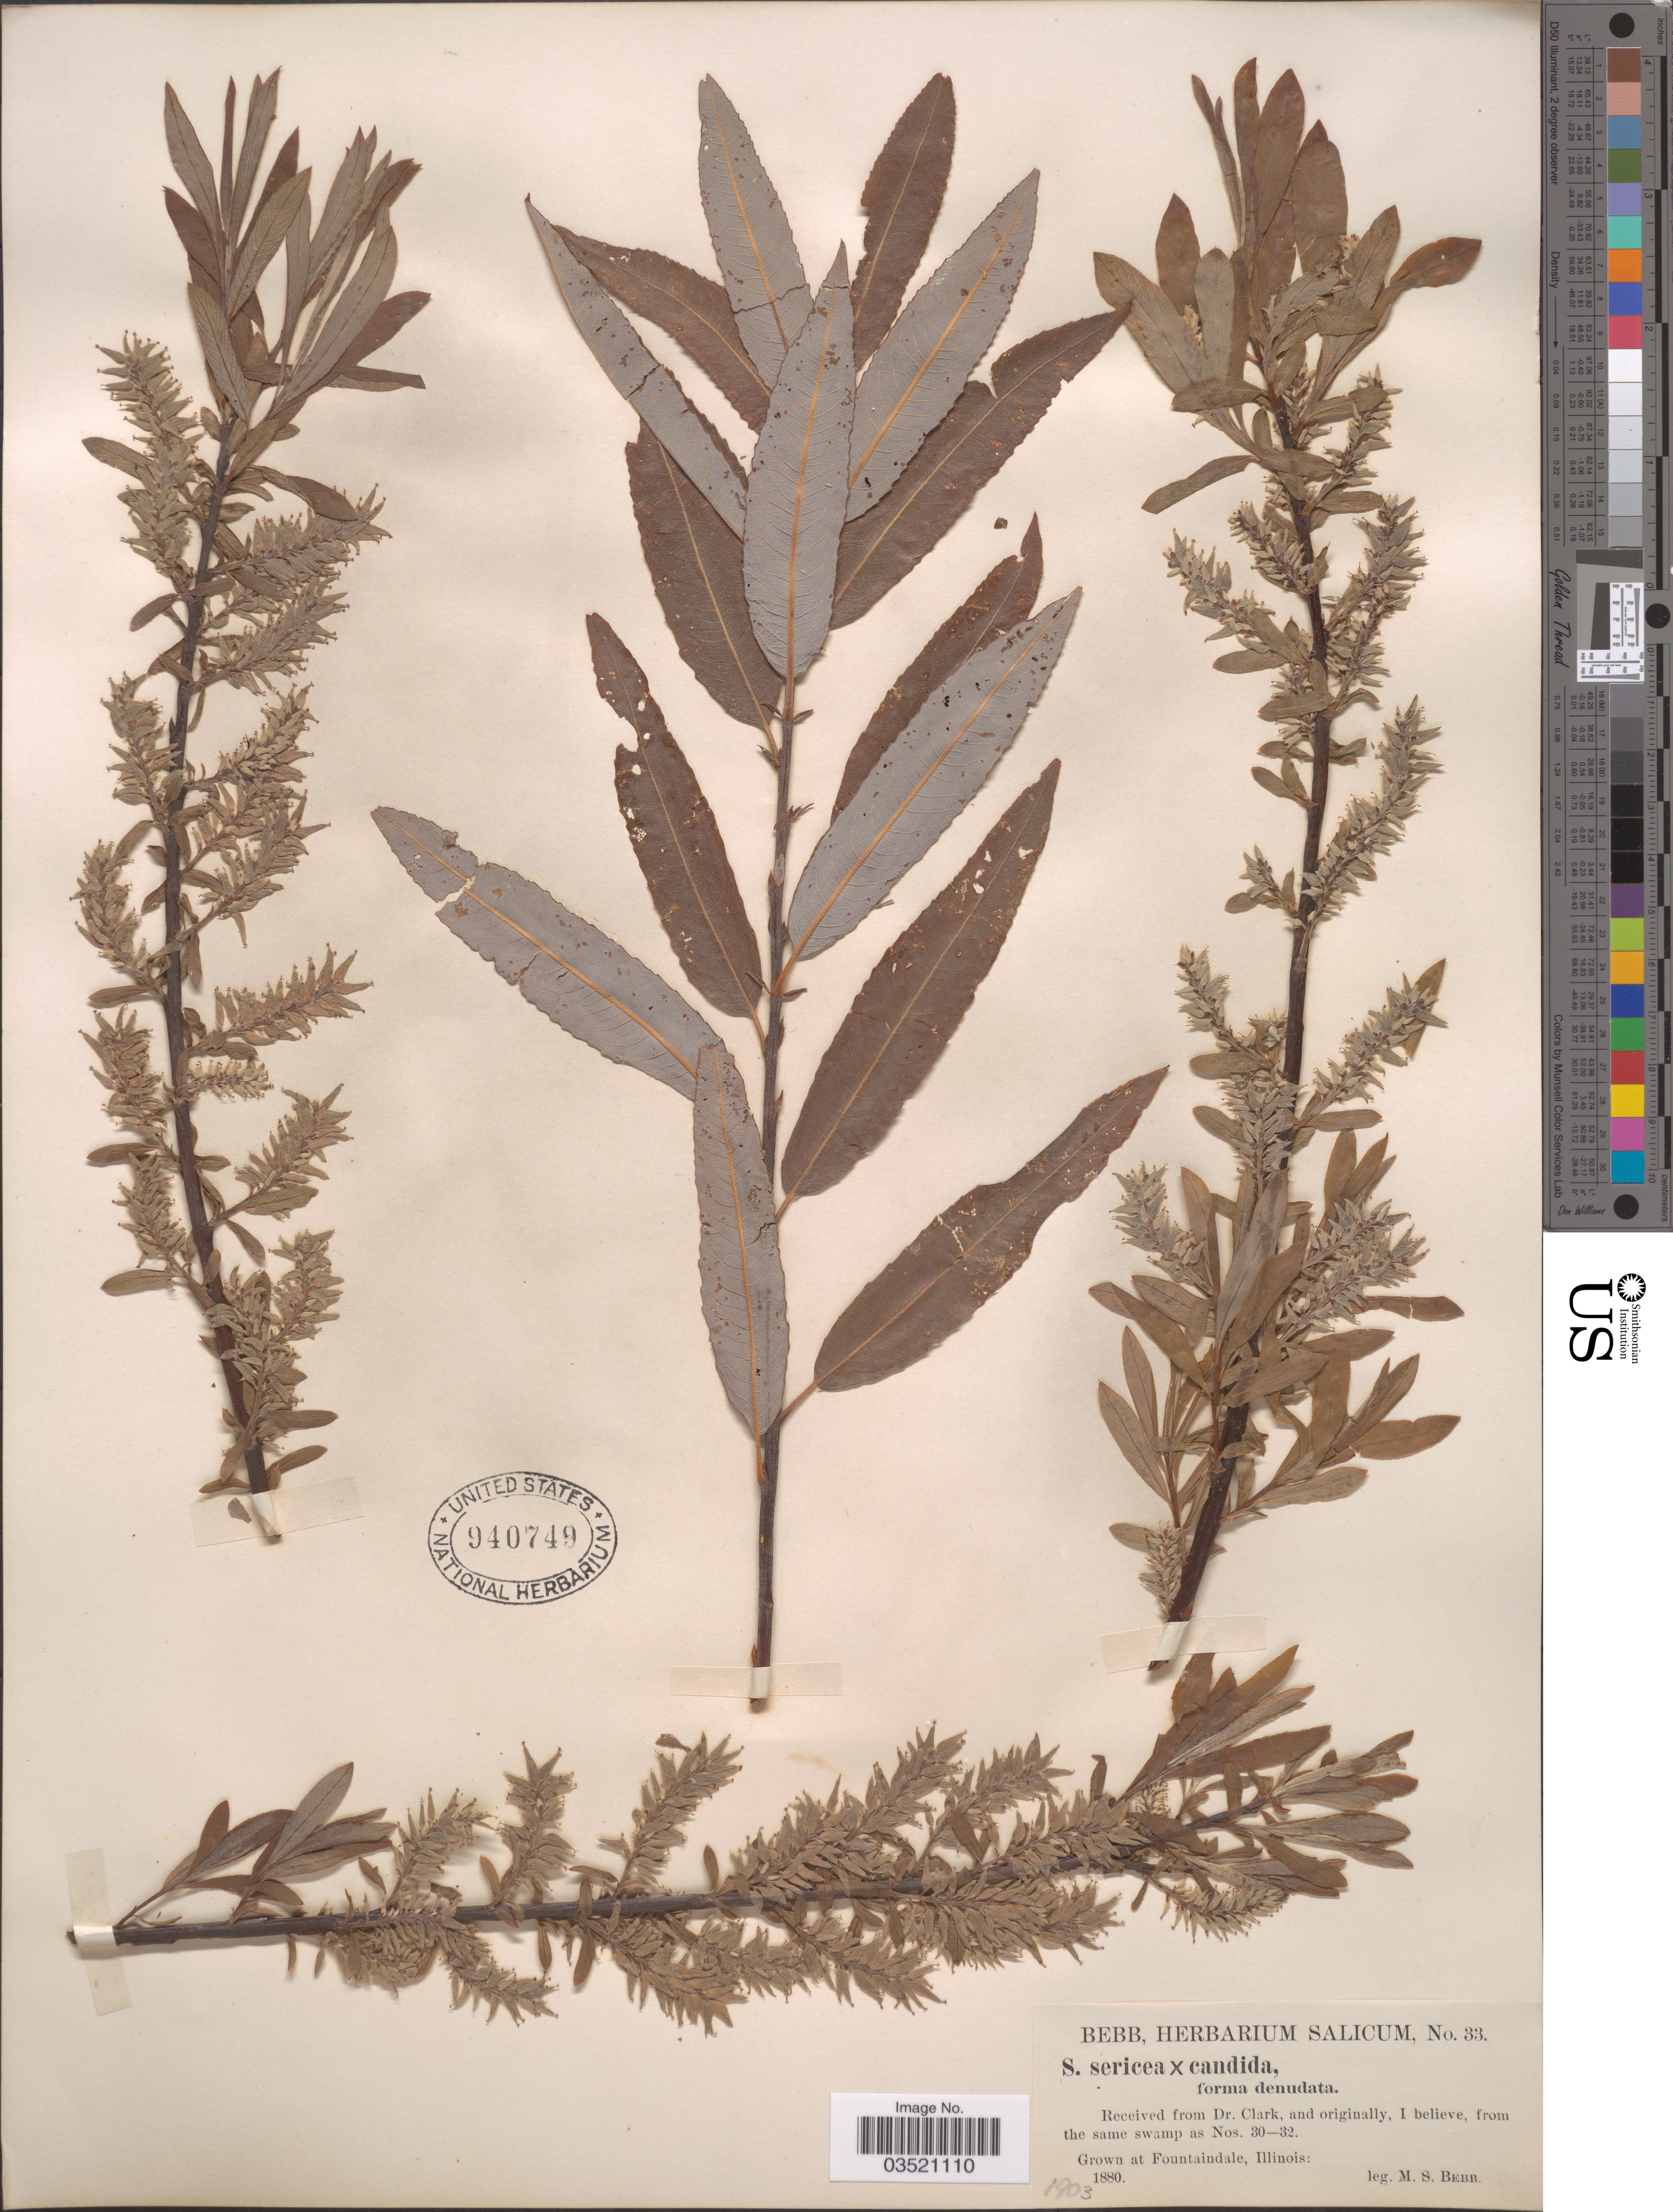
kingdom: Plantae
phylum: Tracheophyta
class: Magnoliopsida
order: Malpighiales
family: Salicaceae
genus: Salix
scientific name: Salix sericea x S. candida f. denudata (Andersson) Rouleau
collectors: M. Bebb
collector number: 33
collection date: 1880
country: United States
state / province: Illinois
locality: Grown at Fountaindale.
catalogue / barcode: US 940749